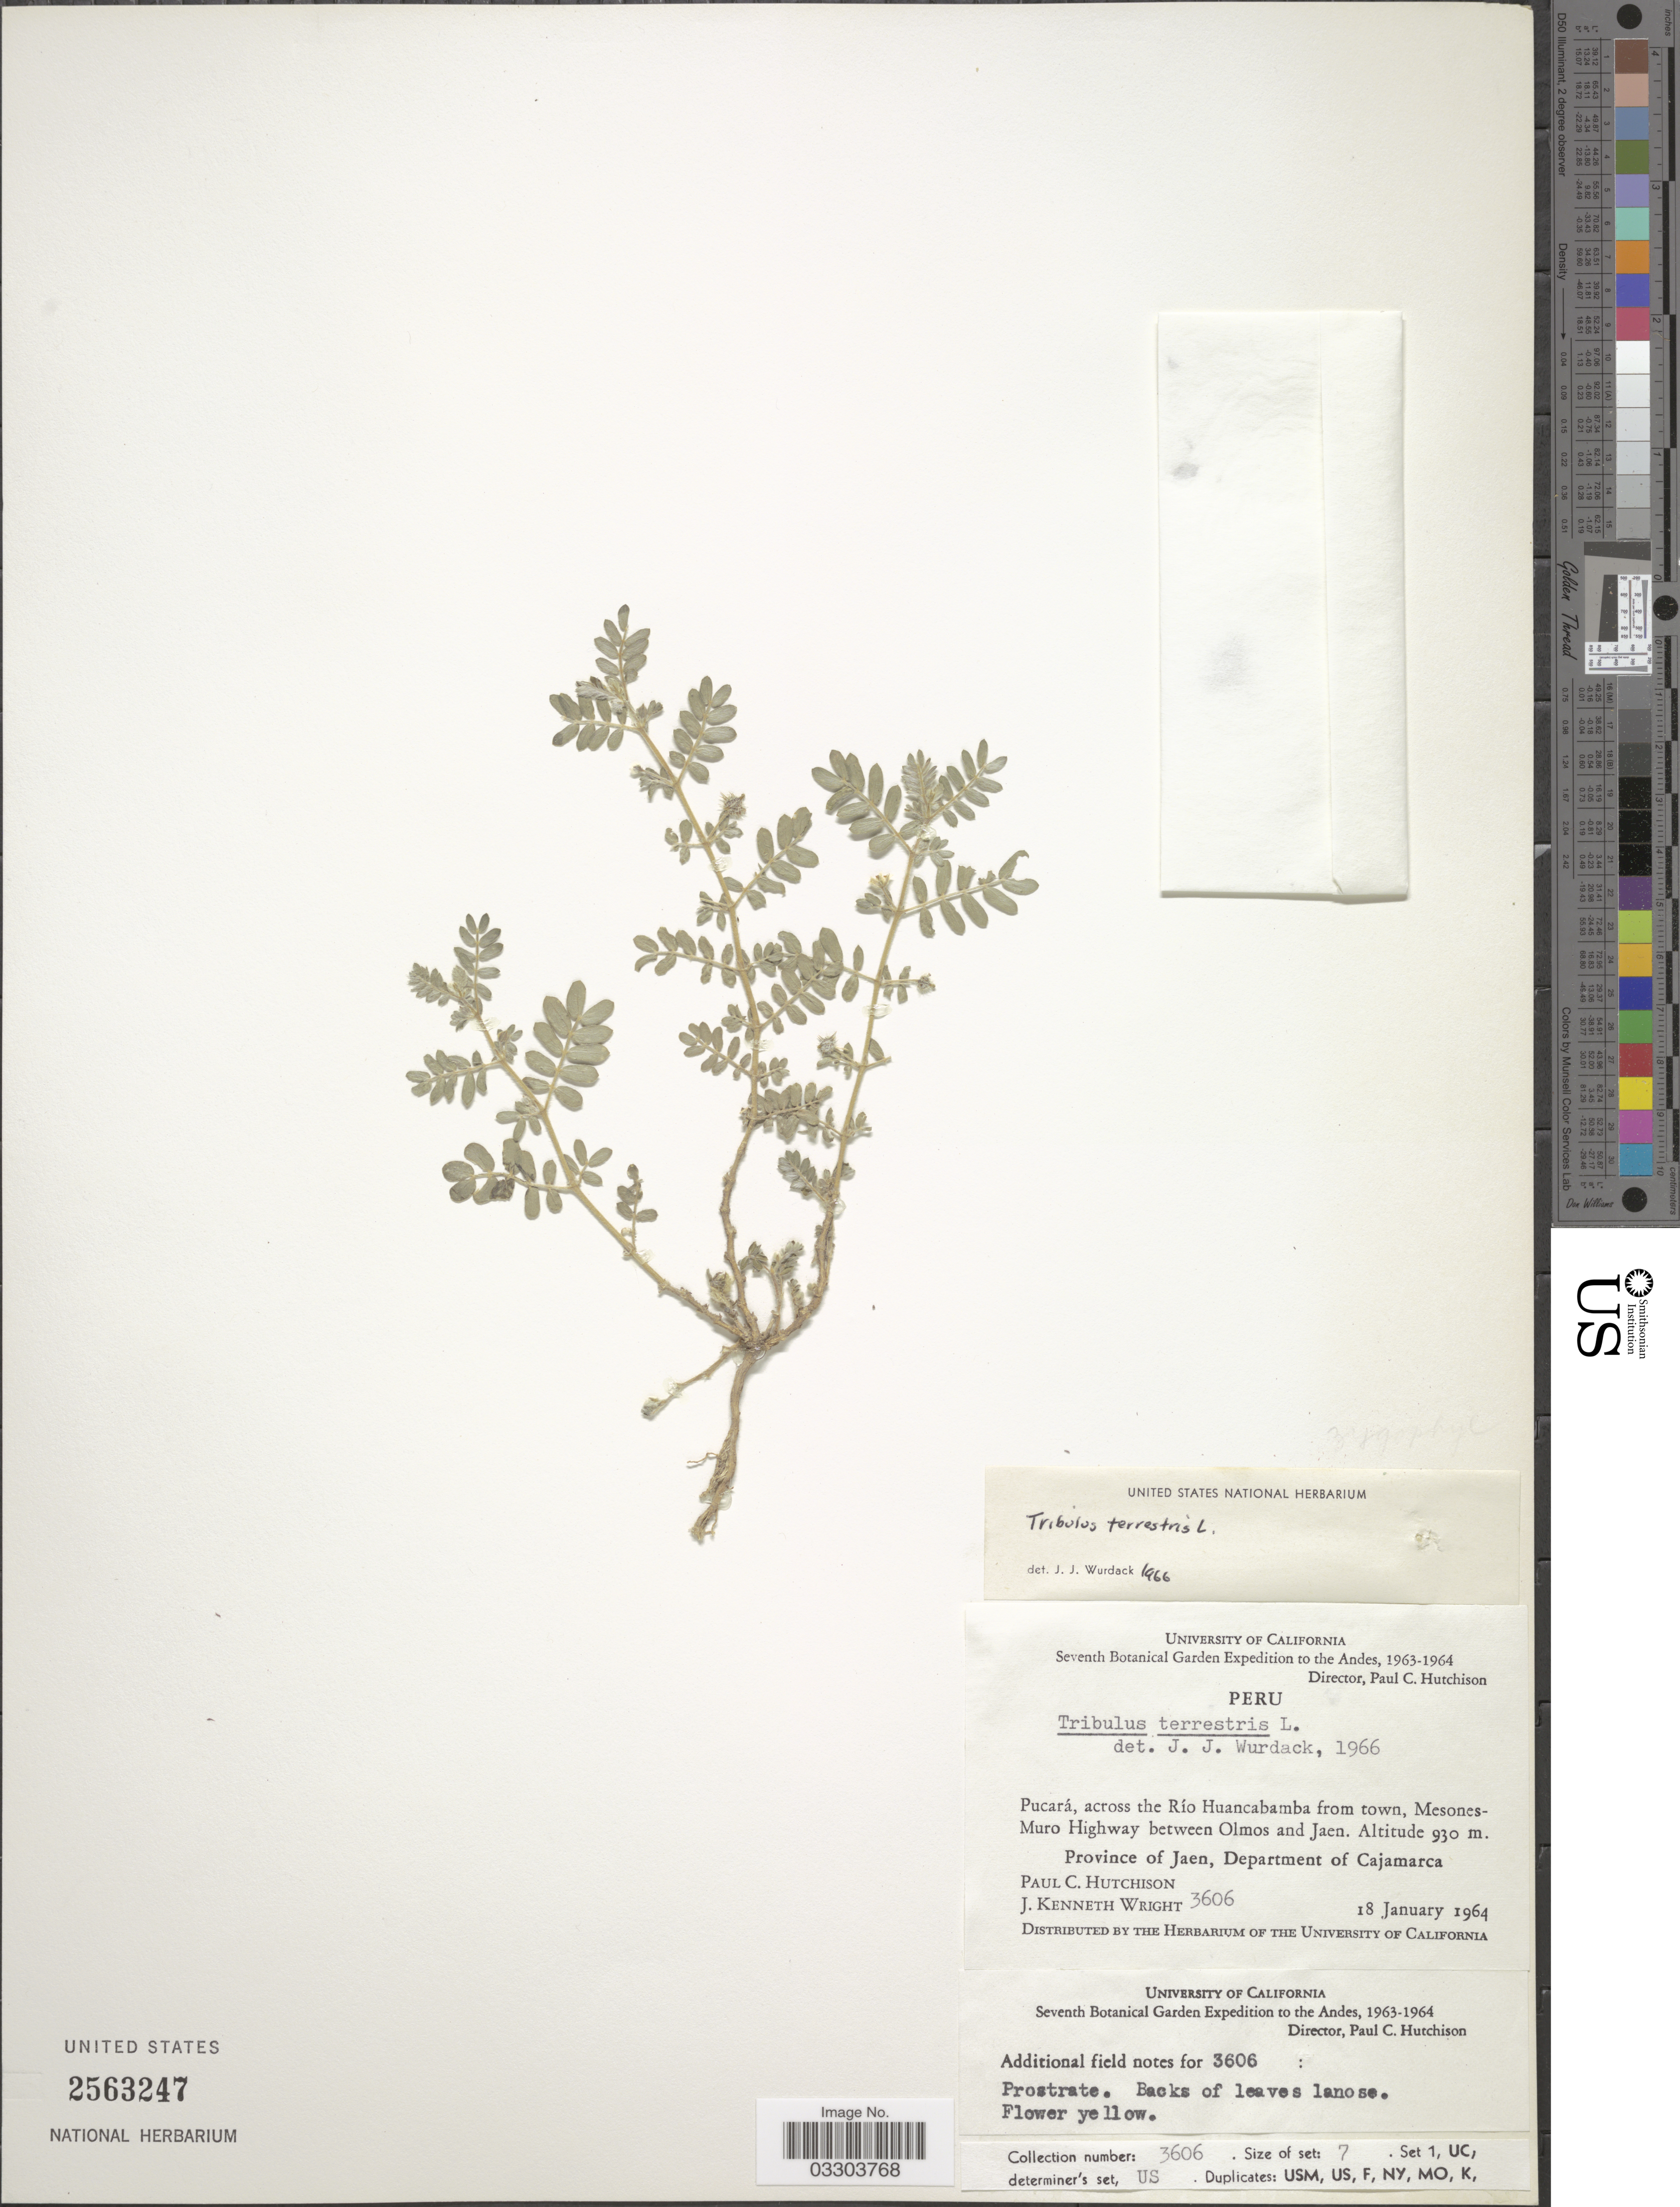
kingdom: Plantae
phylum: Tracheophyta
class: Magnoliopsida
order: Zygophyllales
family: Zygophyllaceae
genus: Tribulus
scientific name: Tribulus terrestris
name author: L.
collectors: P. C. Hutchison & J. K. Wright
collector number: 3606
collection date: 1964-01-18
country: Peru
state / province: Cajamarca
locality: Andes. Pucará, across the Río Huancabamba from town, Mesones-Muro Highway between Olmos and Jaen. Province of Jaen, Department of Cajamarca.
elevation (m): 930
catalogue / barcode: US 2563247